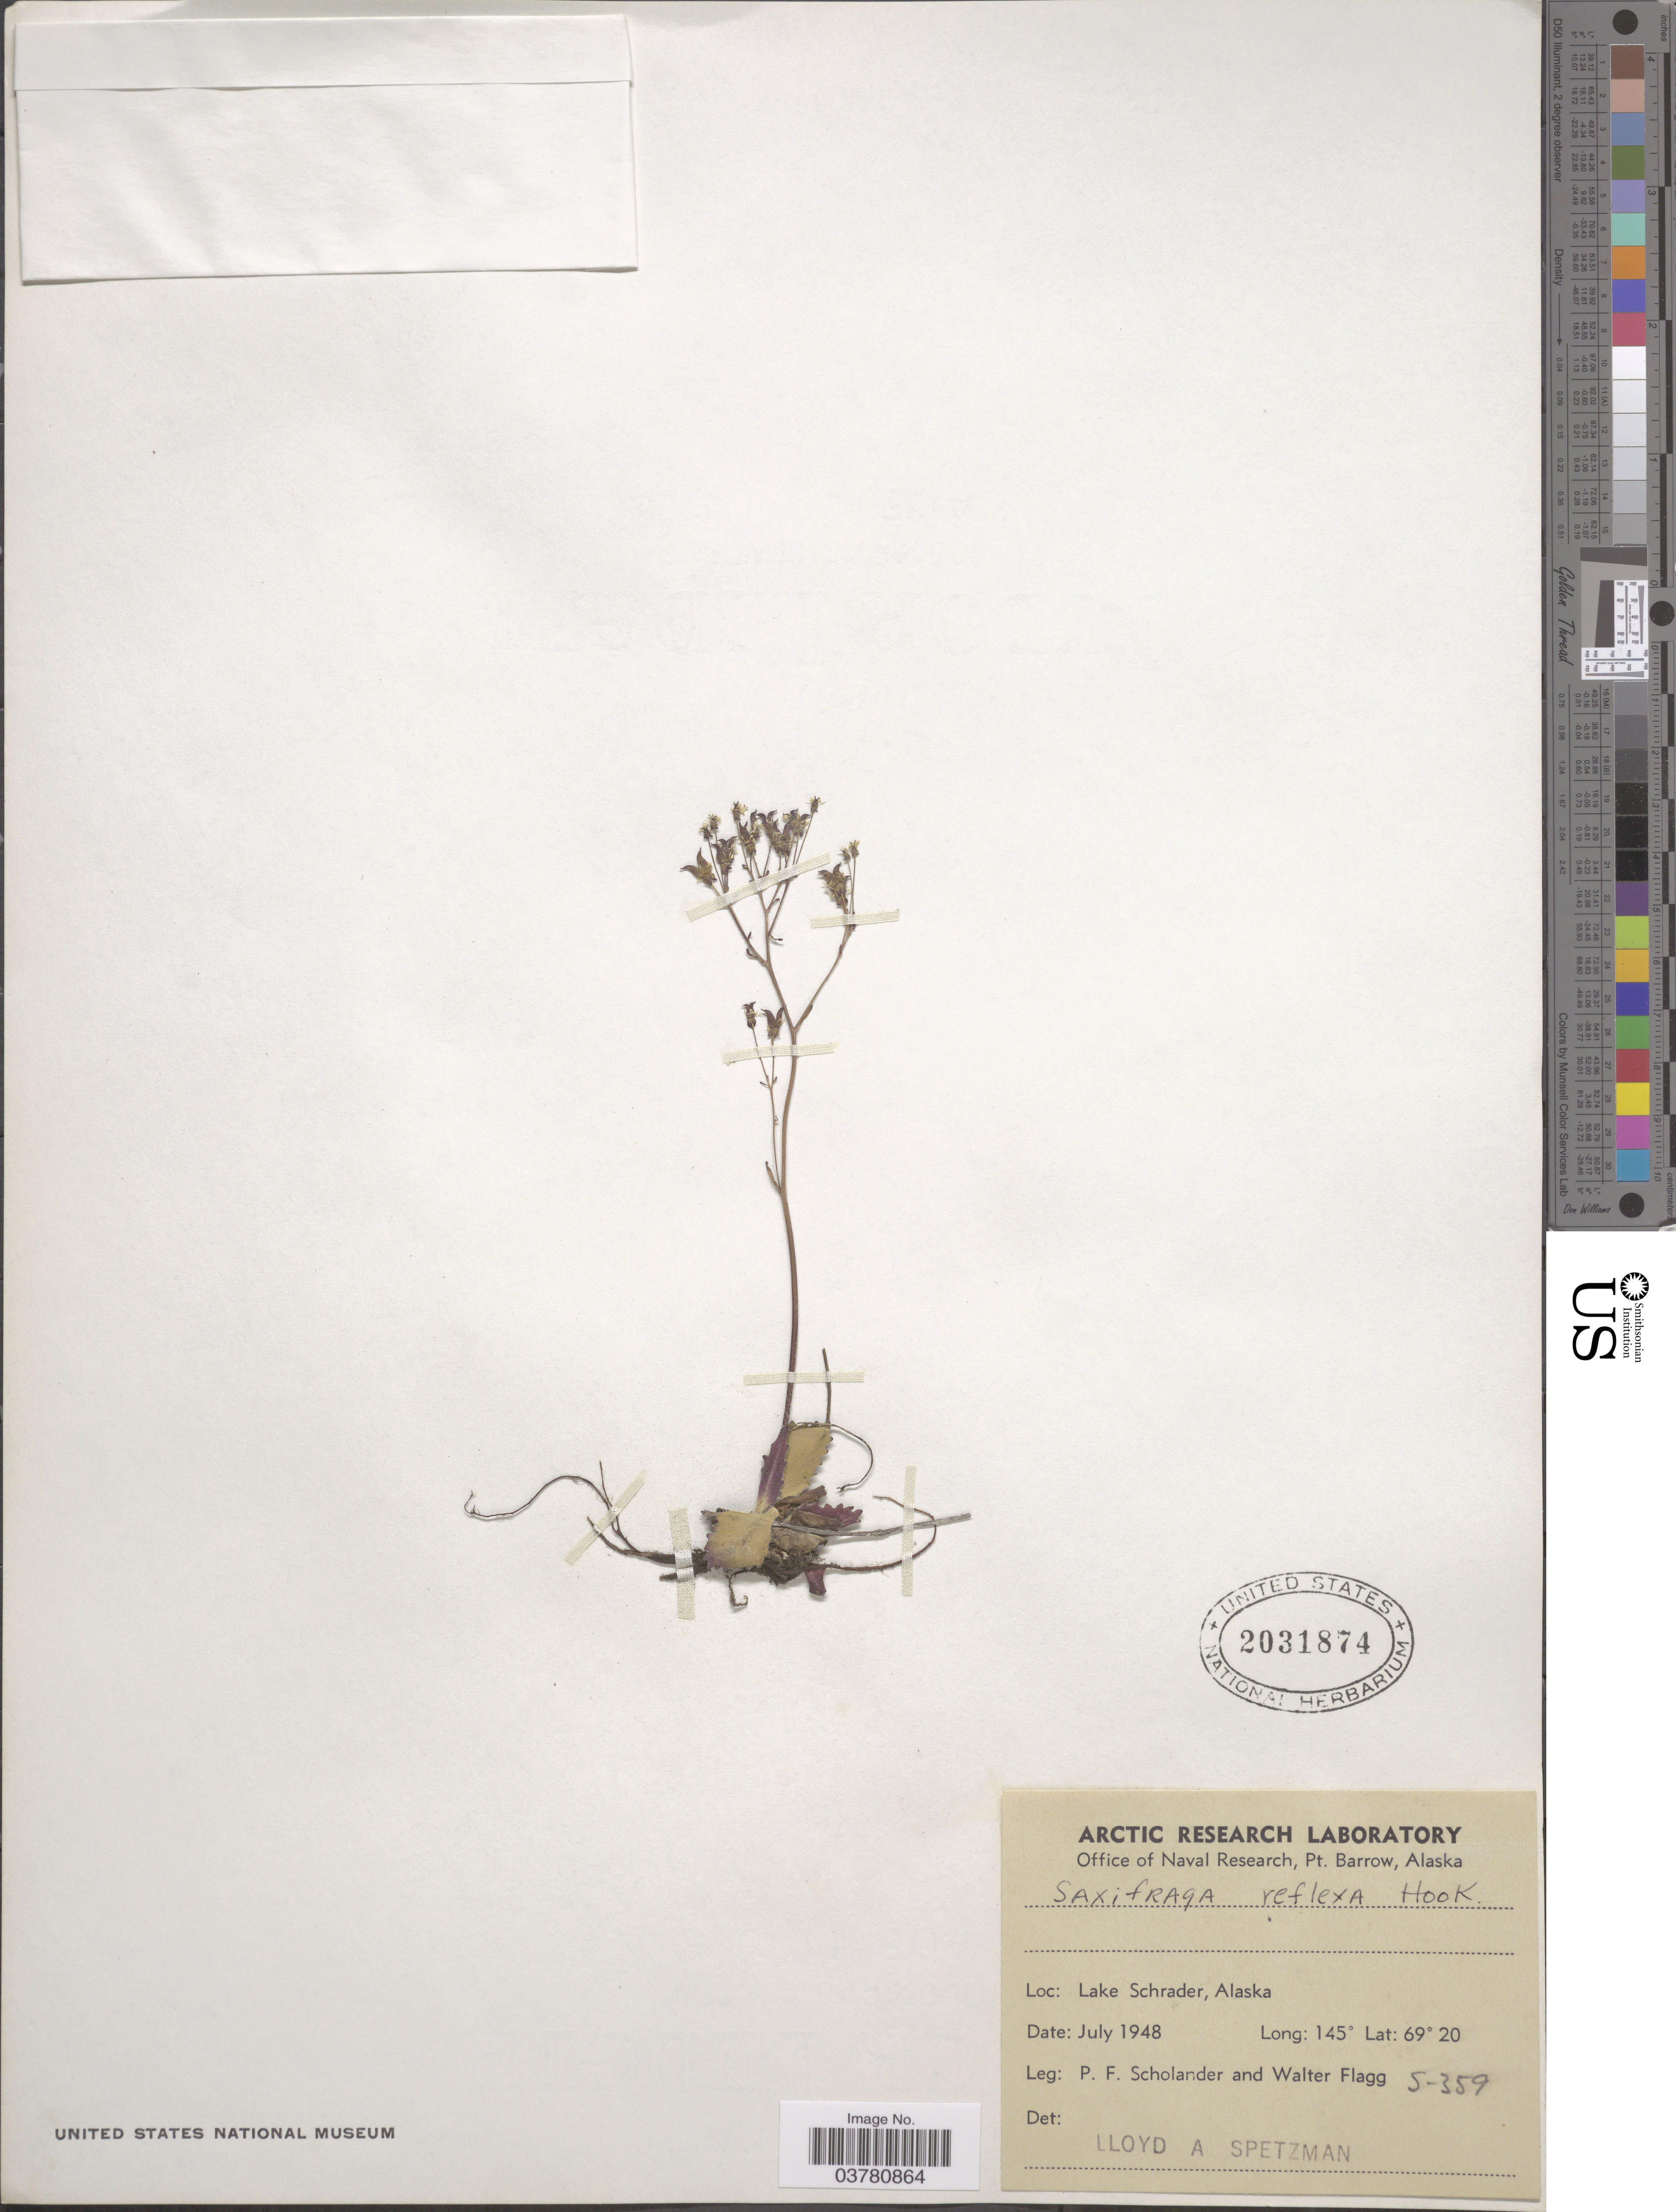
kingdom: Plantae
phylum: Tracheophyta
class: Magnoliopsida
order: Saxifragales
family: Saxifragaceae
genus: Micranthes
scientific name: Micranthes reflexa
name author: (Hook.) Small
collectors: P. Scholander & W. Flagg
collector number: S-359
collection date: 1948-07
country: United States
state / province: Alaska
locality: Office of Naval Research, Pt. Barrow [unsure placement] Lake Schrader, Alaska.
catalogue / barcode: US 2031874